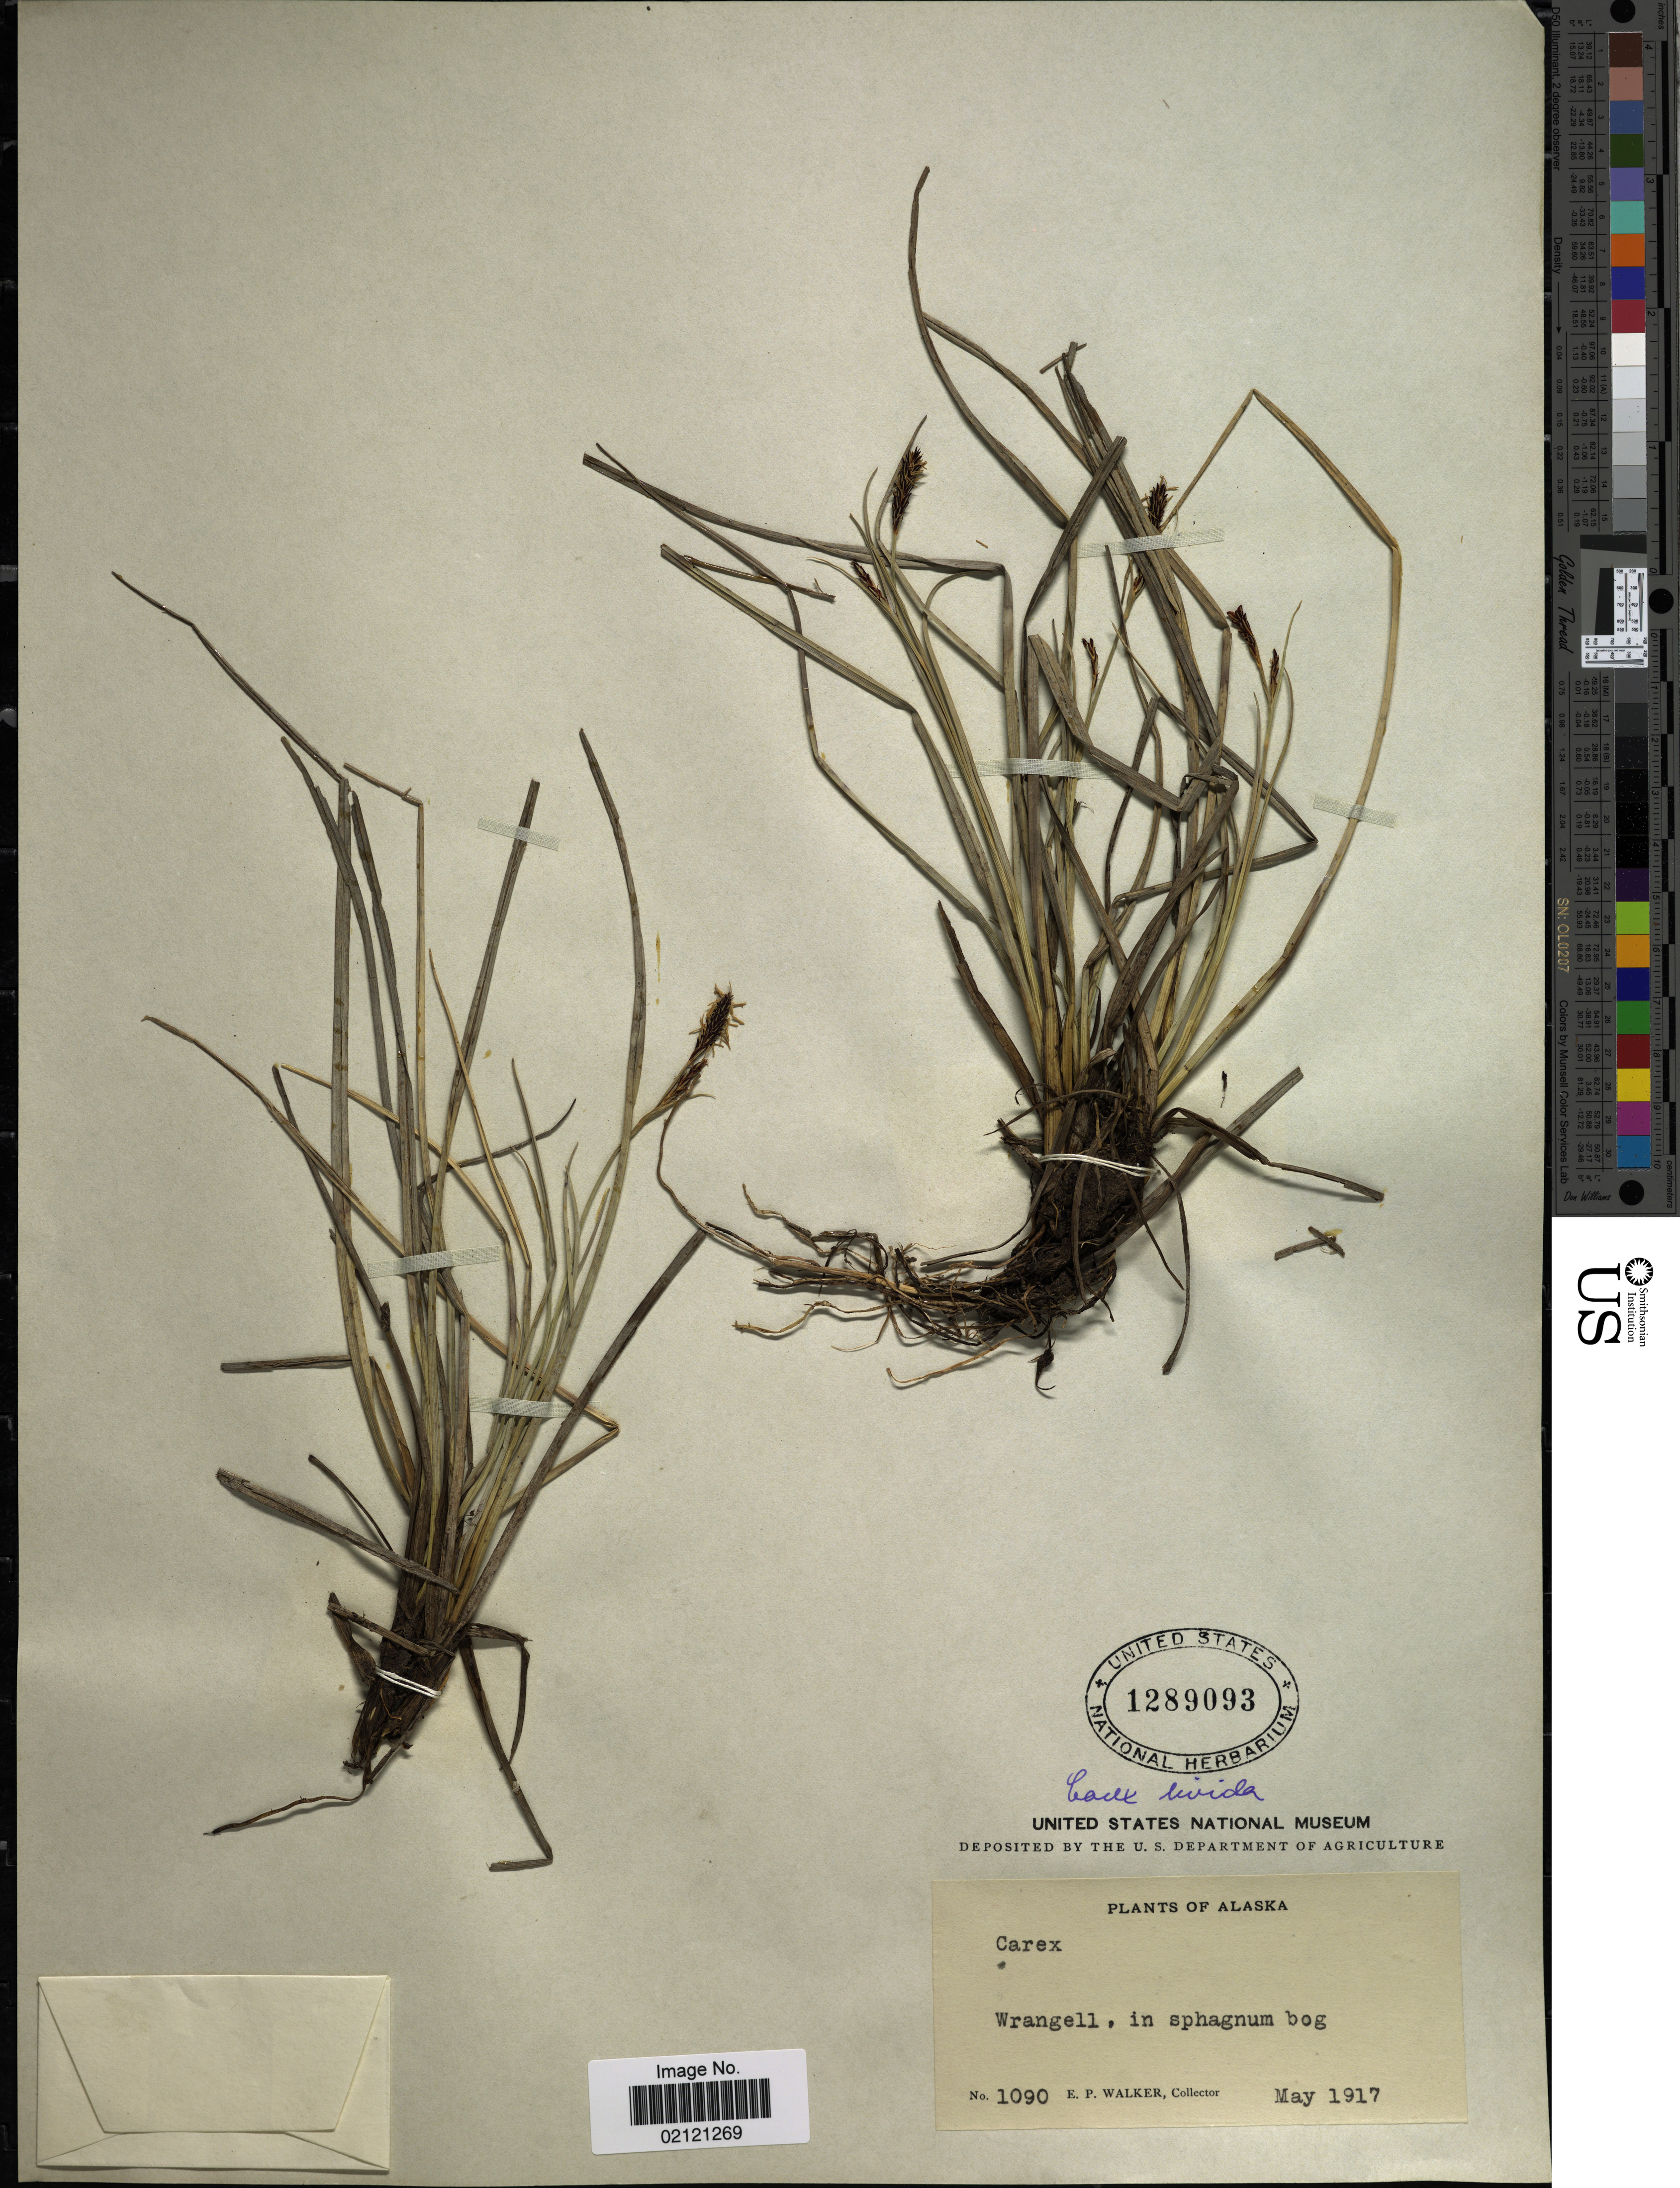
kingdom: Plantae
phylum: Tracheophyta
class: Liliopsida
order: Poales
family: Cyperaceae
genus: Carex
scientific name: Carex livida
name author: (Wahlenb.) Willd.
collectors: E. P. Walker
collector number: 1090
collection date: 1917-05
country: United States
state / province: Alaska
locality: Wrangell, in sphagnum bog.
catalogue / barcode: US 1289093